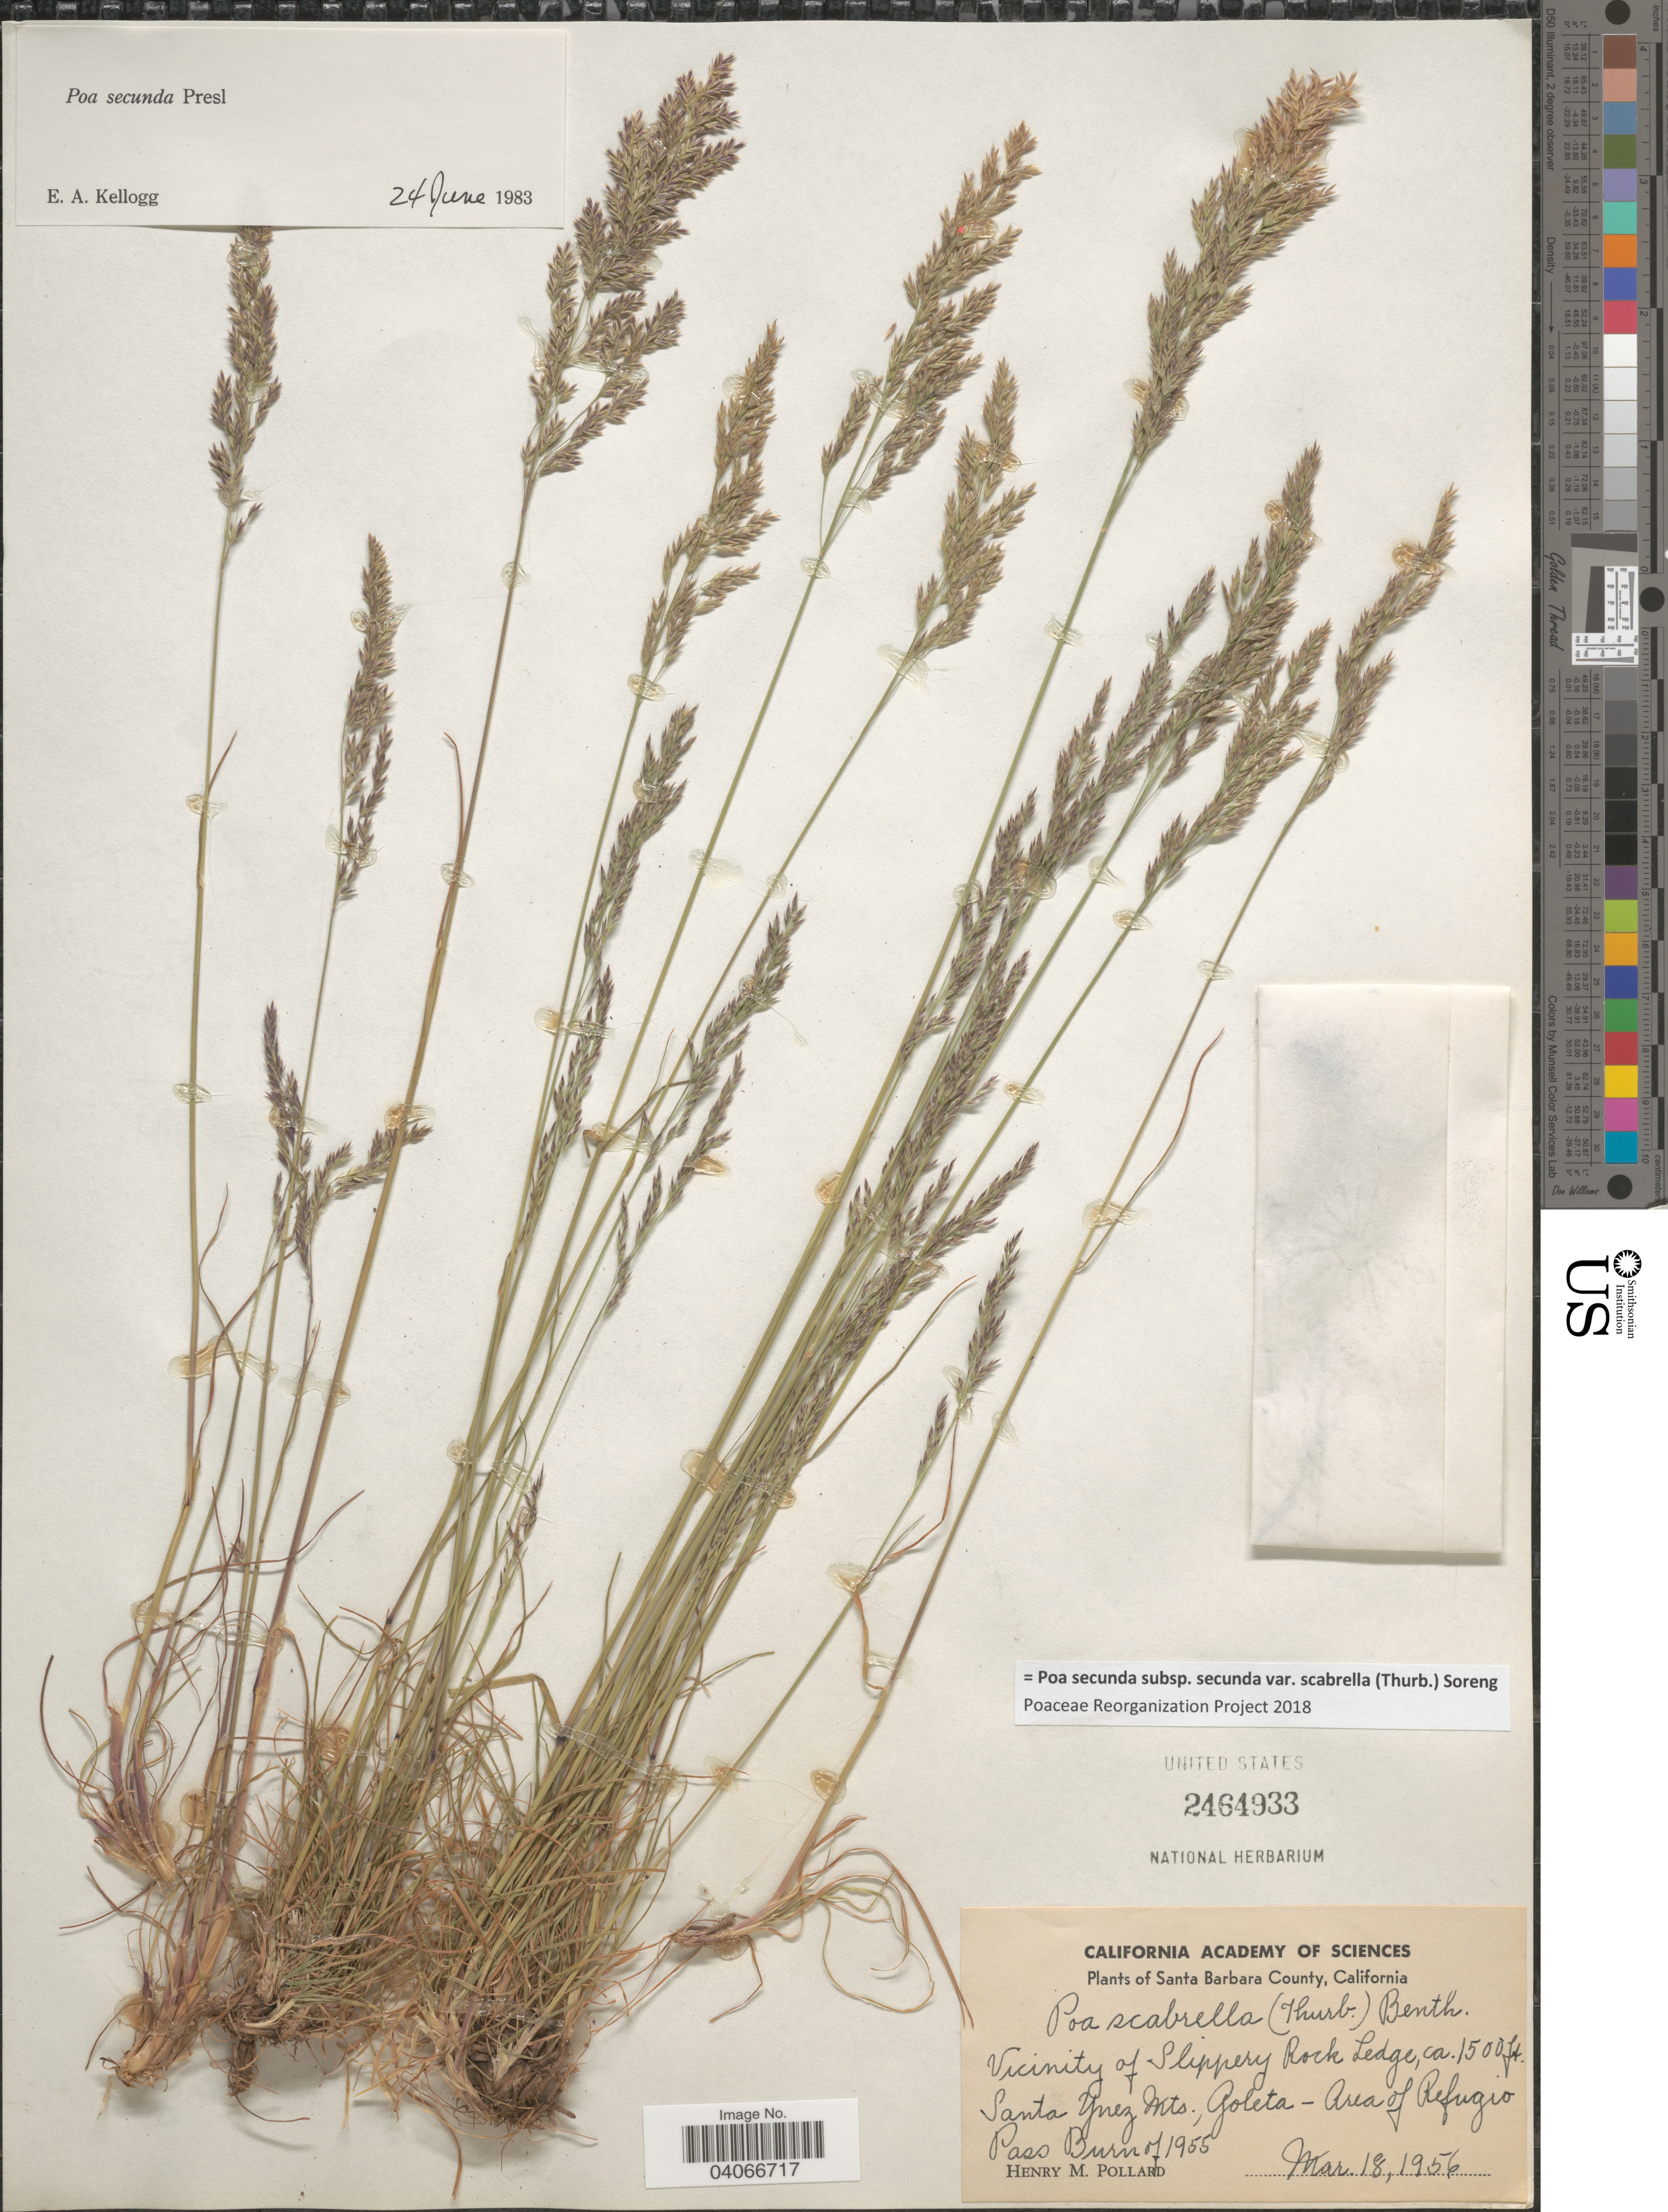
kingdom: Plantae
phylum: Tracheophyta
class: Liliopsida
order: Poales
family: Poaceae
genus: Poa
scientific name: Poa secunda subsp. secunda var. scabrella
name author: (Thurb.) Soreng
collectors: H. M. Pollard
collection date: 1956-03-18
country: United States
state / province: California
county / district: Santa Barbara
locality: Santa Barbara County. Vicinity of Slippery Rock Ledge, Santa Ynez Mts. Goleta - Area of Refugio Pass Burn of 1955.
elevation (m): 457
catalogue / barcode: US 2464933